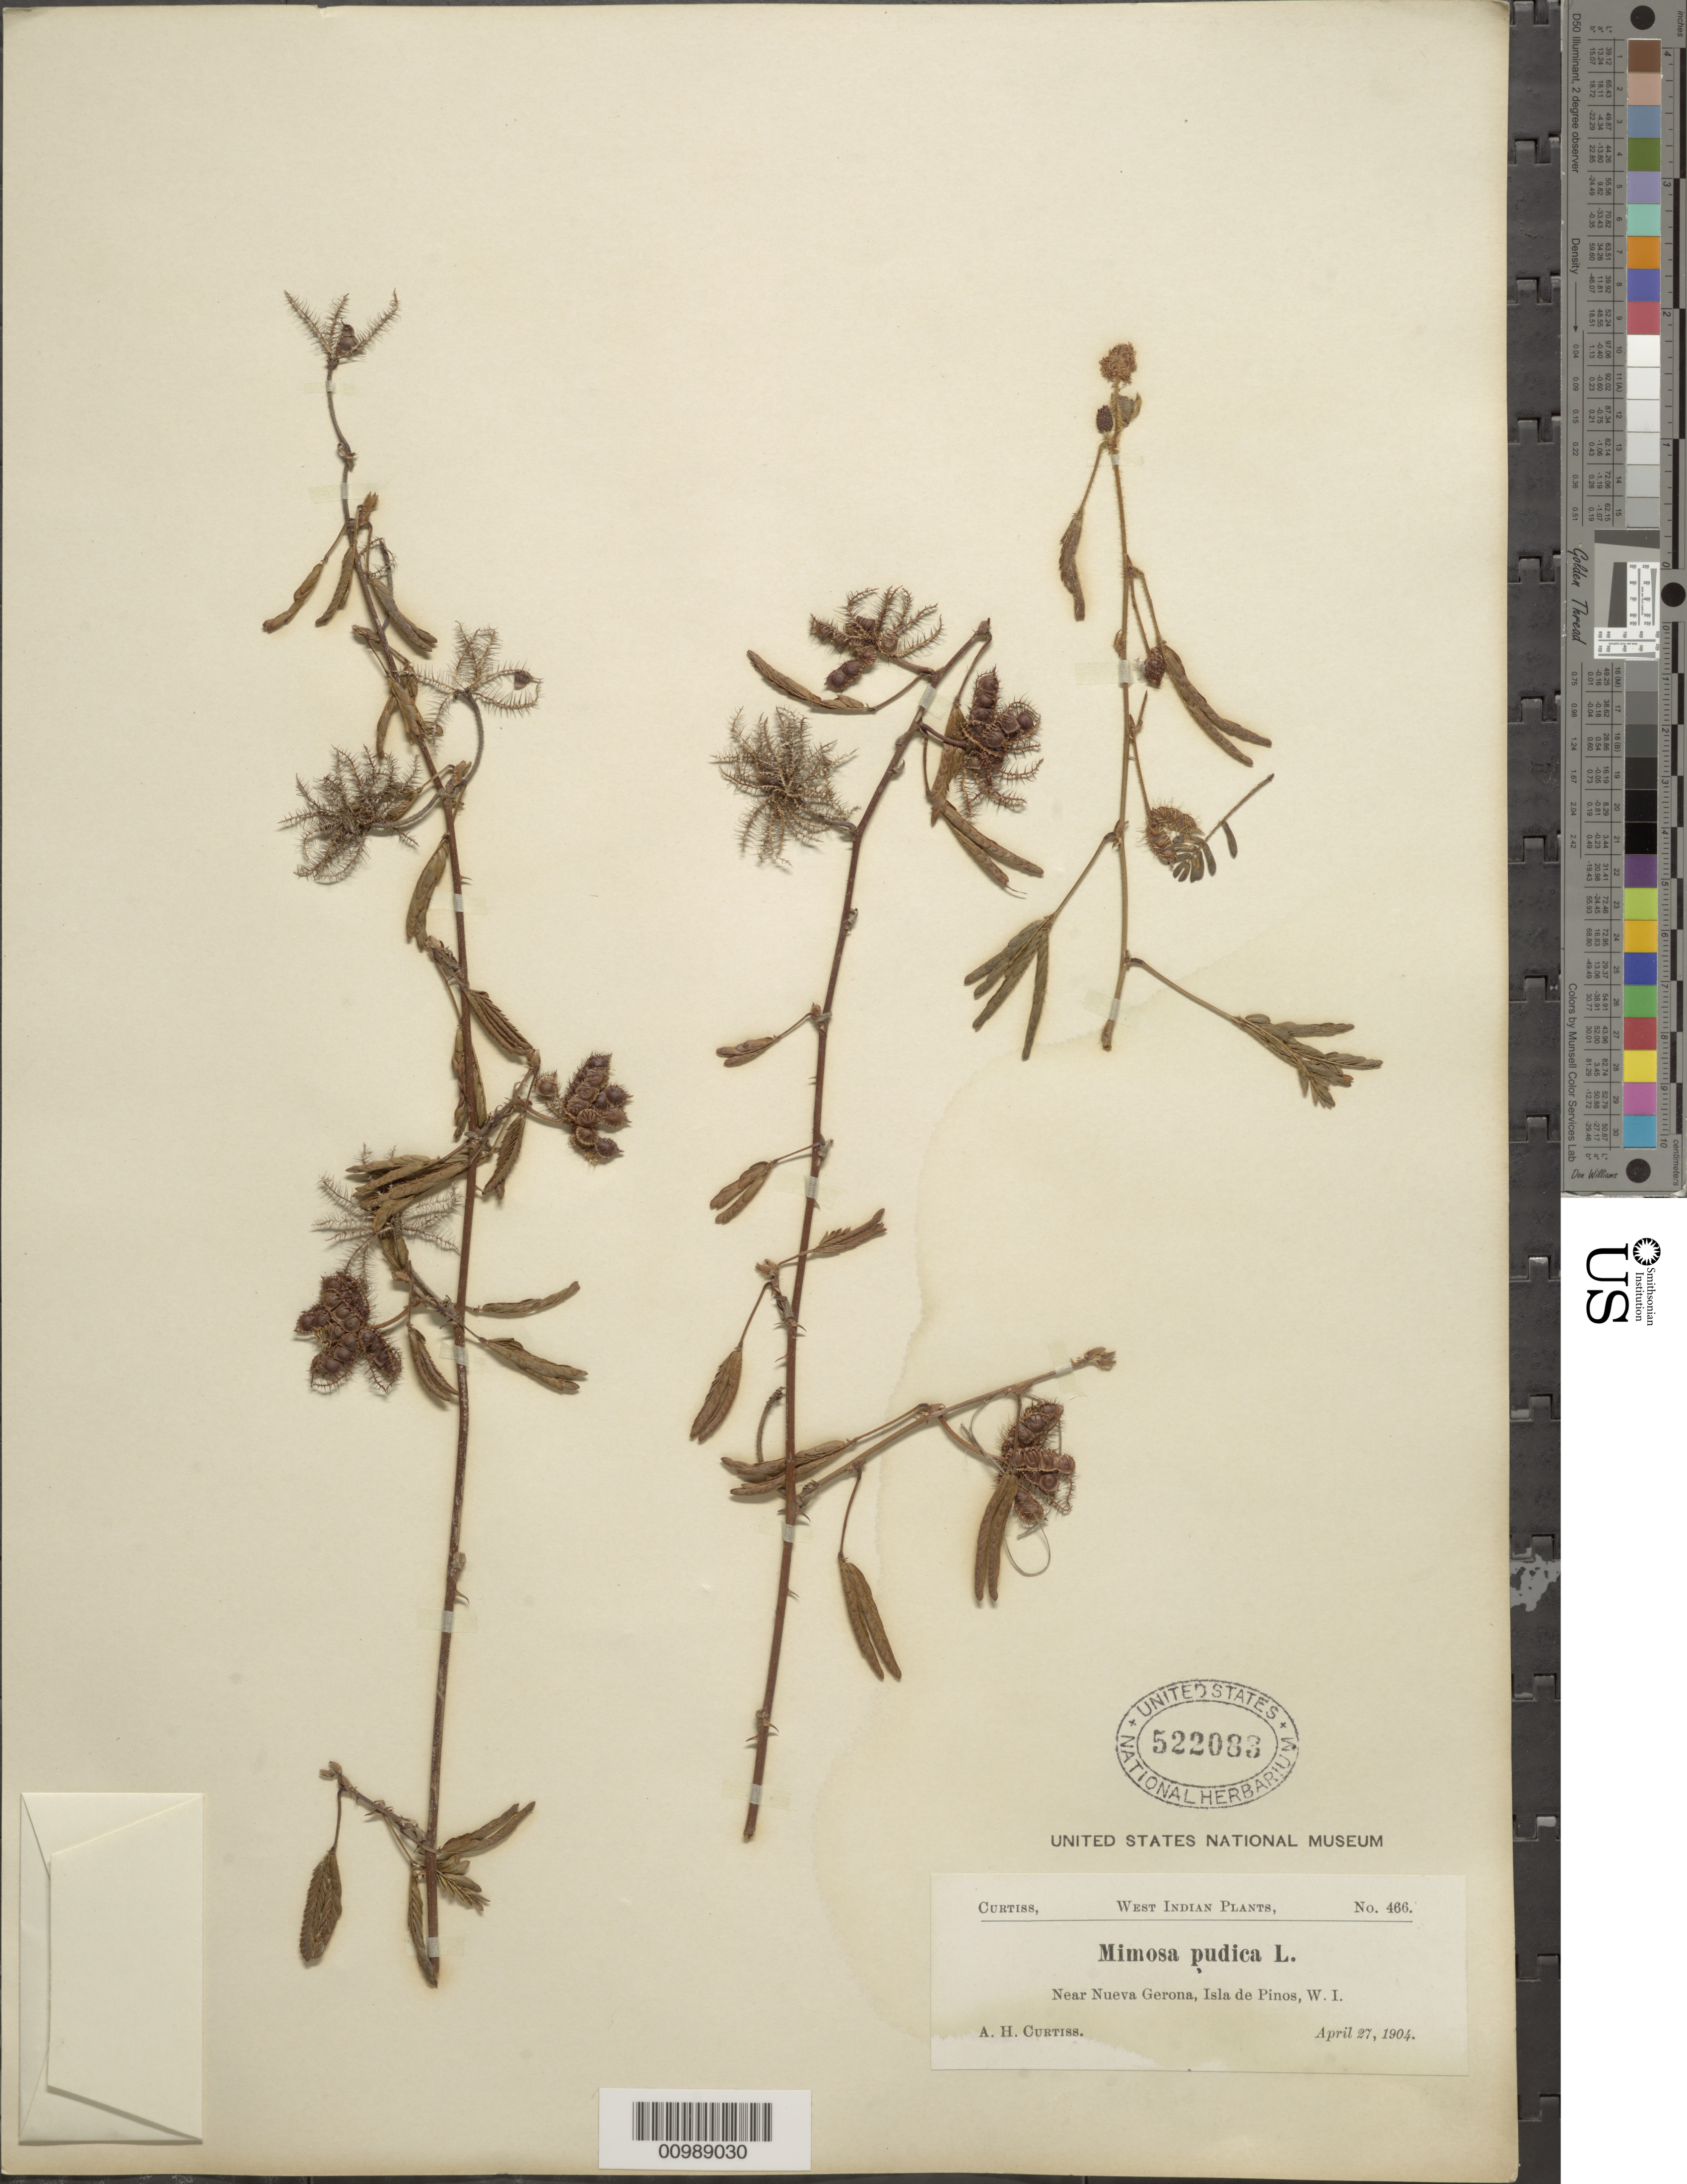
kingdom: Plantae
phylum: Tracheophyta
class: Magnoliopsida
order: Fabales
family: Fabaceae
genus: Mimosa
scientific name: Mimosa pudica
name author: L.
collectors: A. H. Curtiss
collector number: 466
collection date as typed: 27 Apr 1904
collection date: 1904-04-27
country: Cuba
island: Isla de la Juventud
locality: Isle of Pines, Near nueva Gerona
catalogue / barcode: US 522083